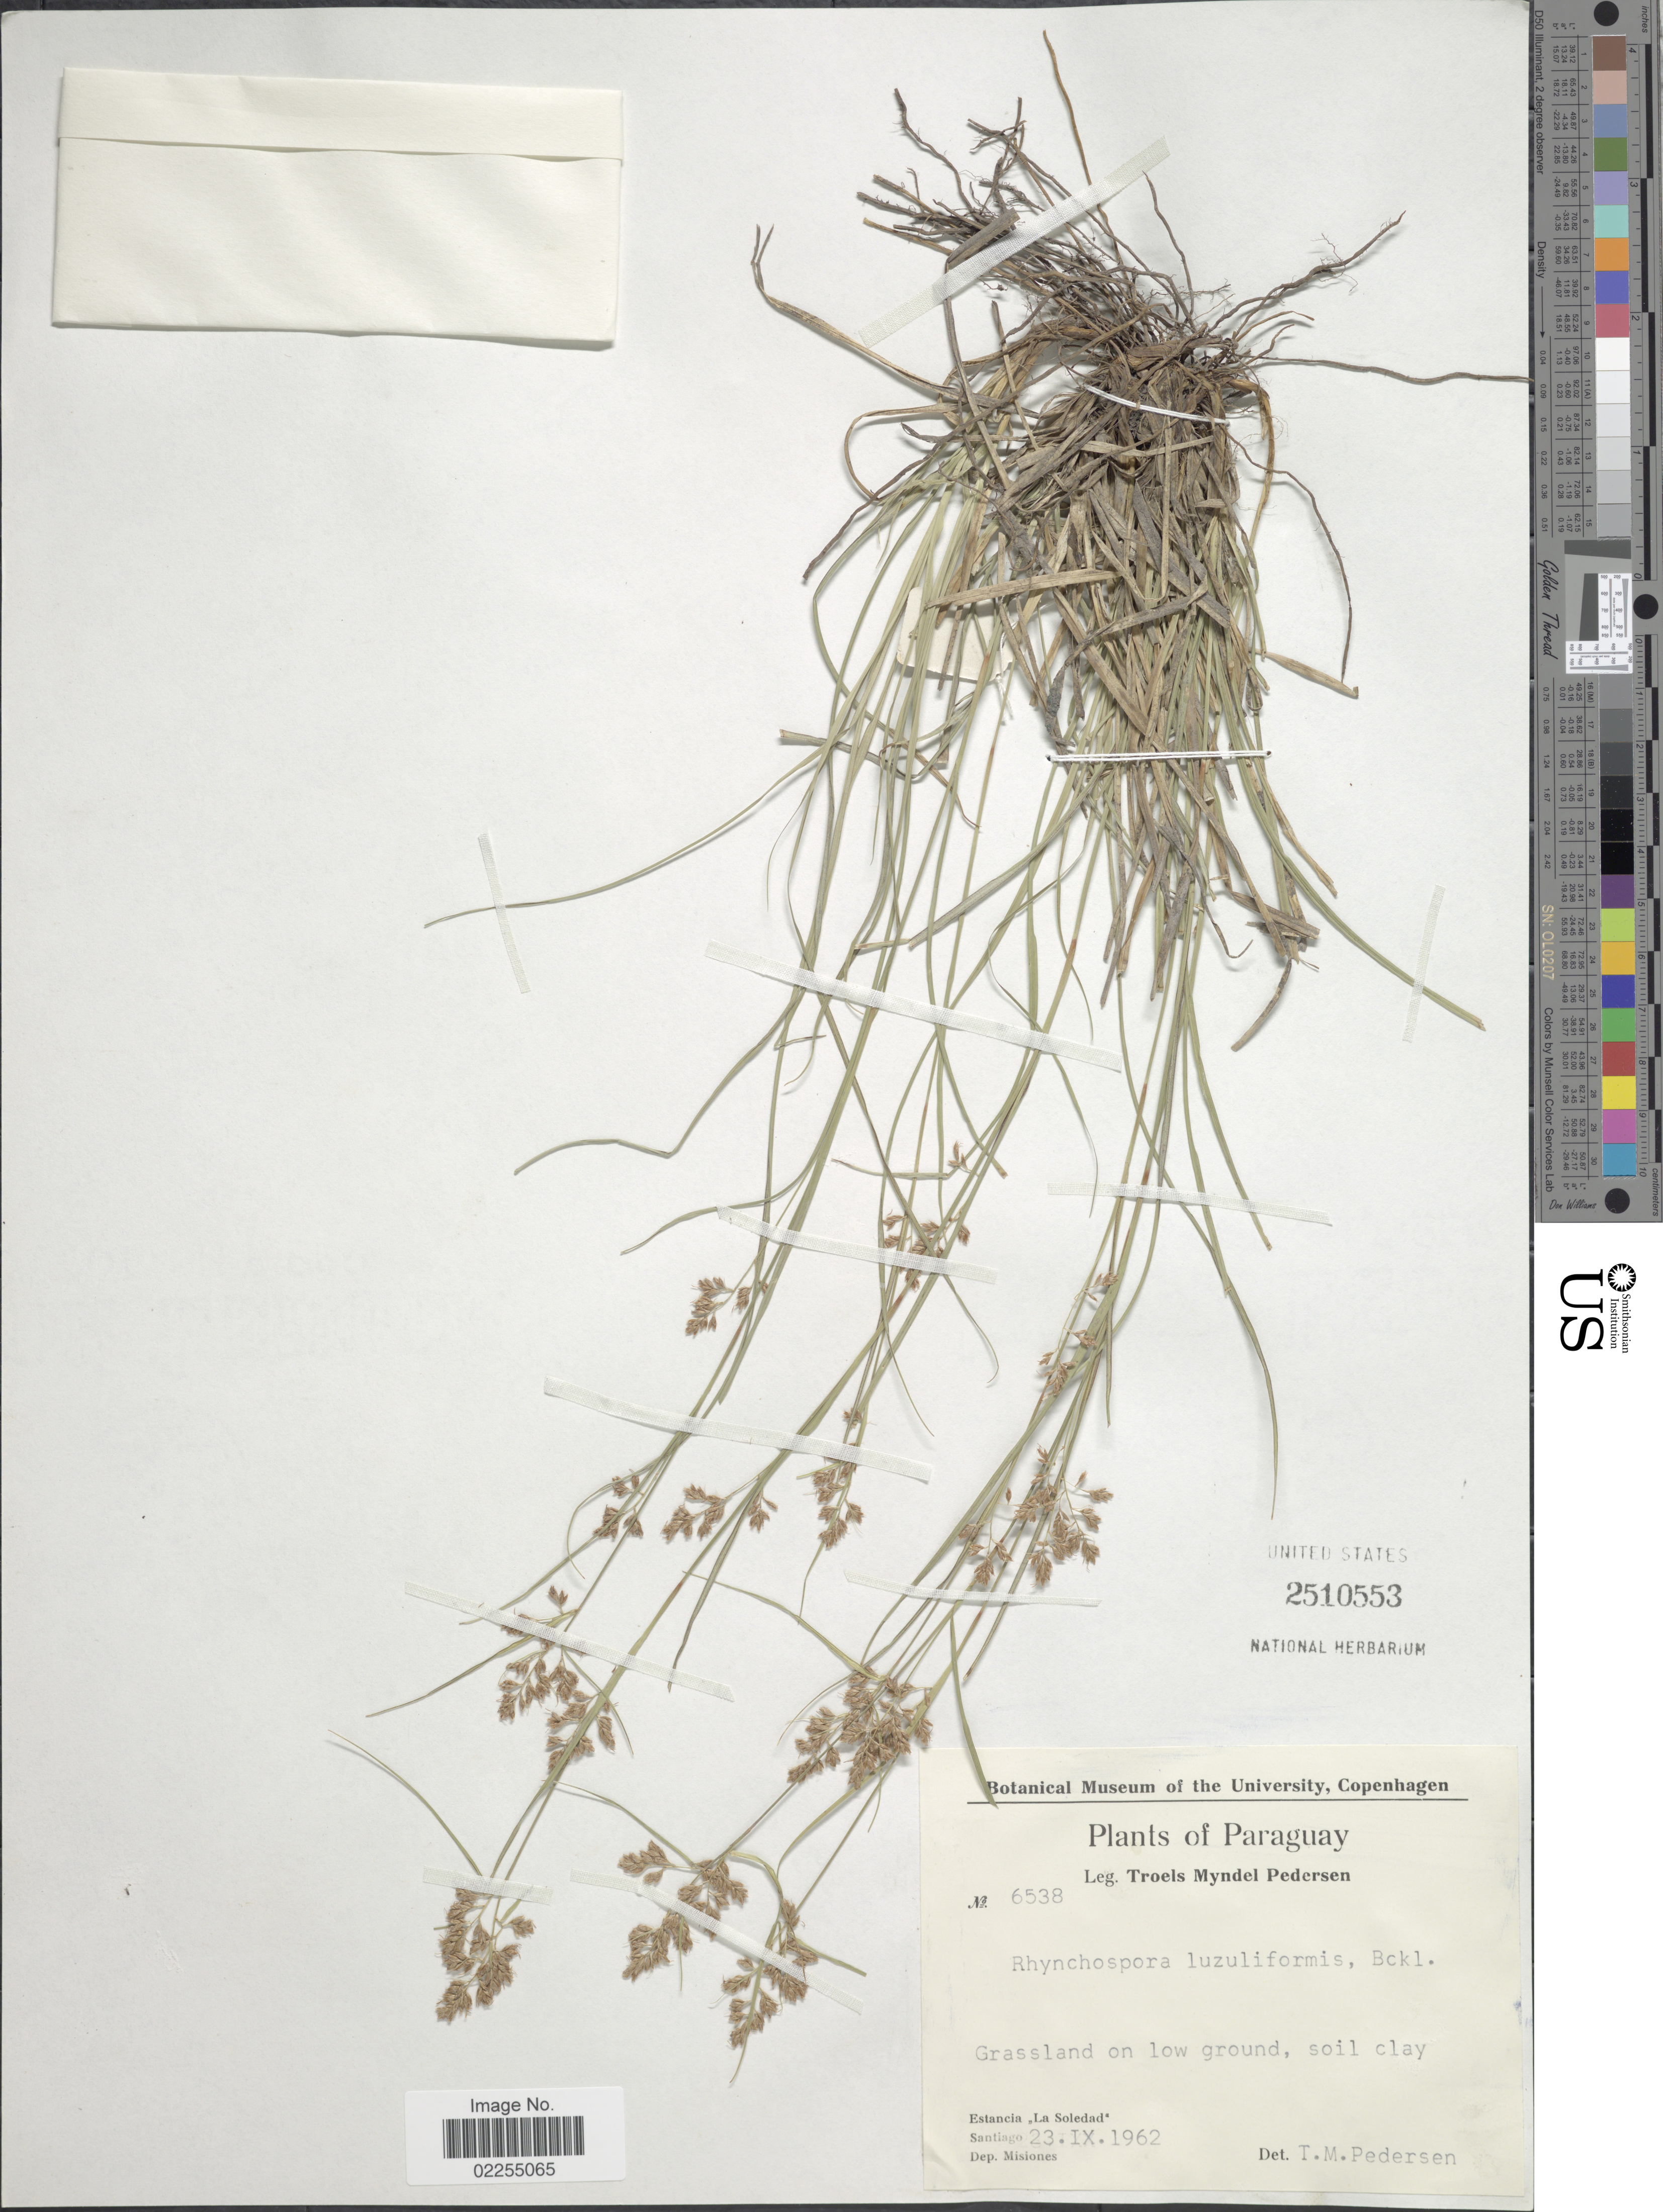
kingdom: Plantae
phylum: Tracheophyta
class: Liliopsida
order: Poales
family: Cyperaceae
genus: Rhynchospora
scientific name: Rhynchospora megapotamica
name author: (A. Spreng.) H. Pfeiff.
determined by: Filho, P. J. S. Silva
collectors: T. Pederson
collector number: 6538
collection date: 1962-09-23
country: Paraguay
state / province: Misiones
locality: Grassland on low grounds, Estancia La Soledad, Santiago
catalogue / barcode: US 2510553